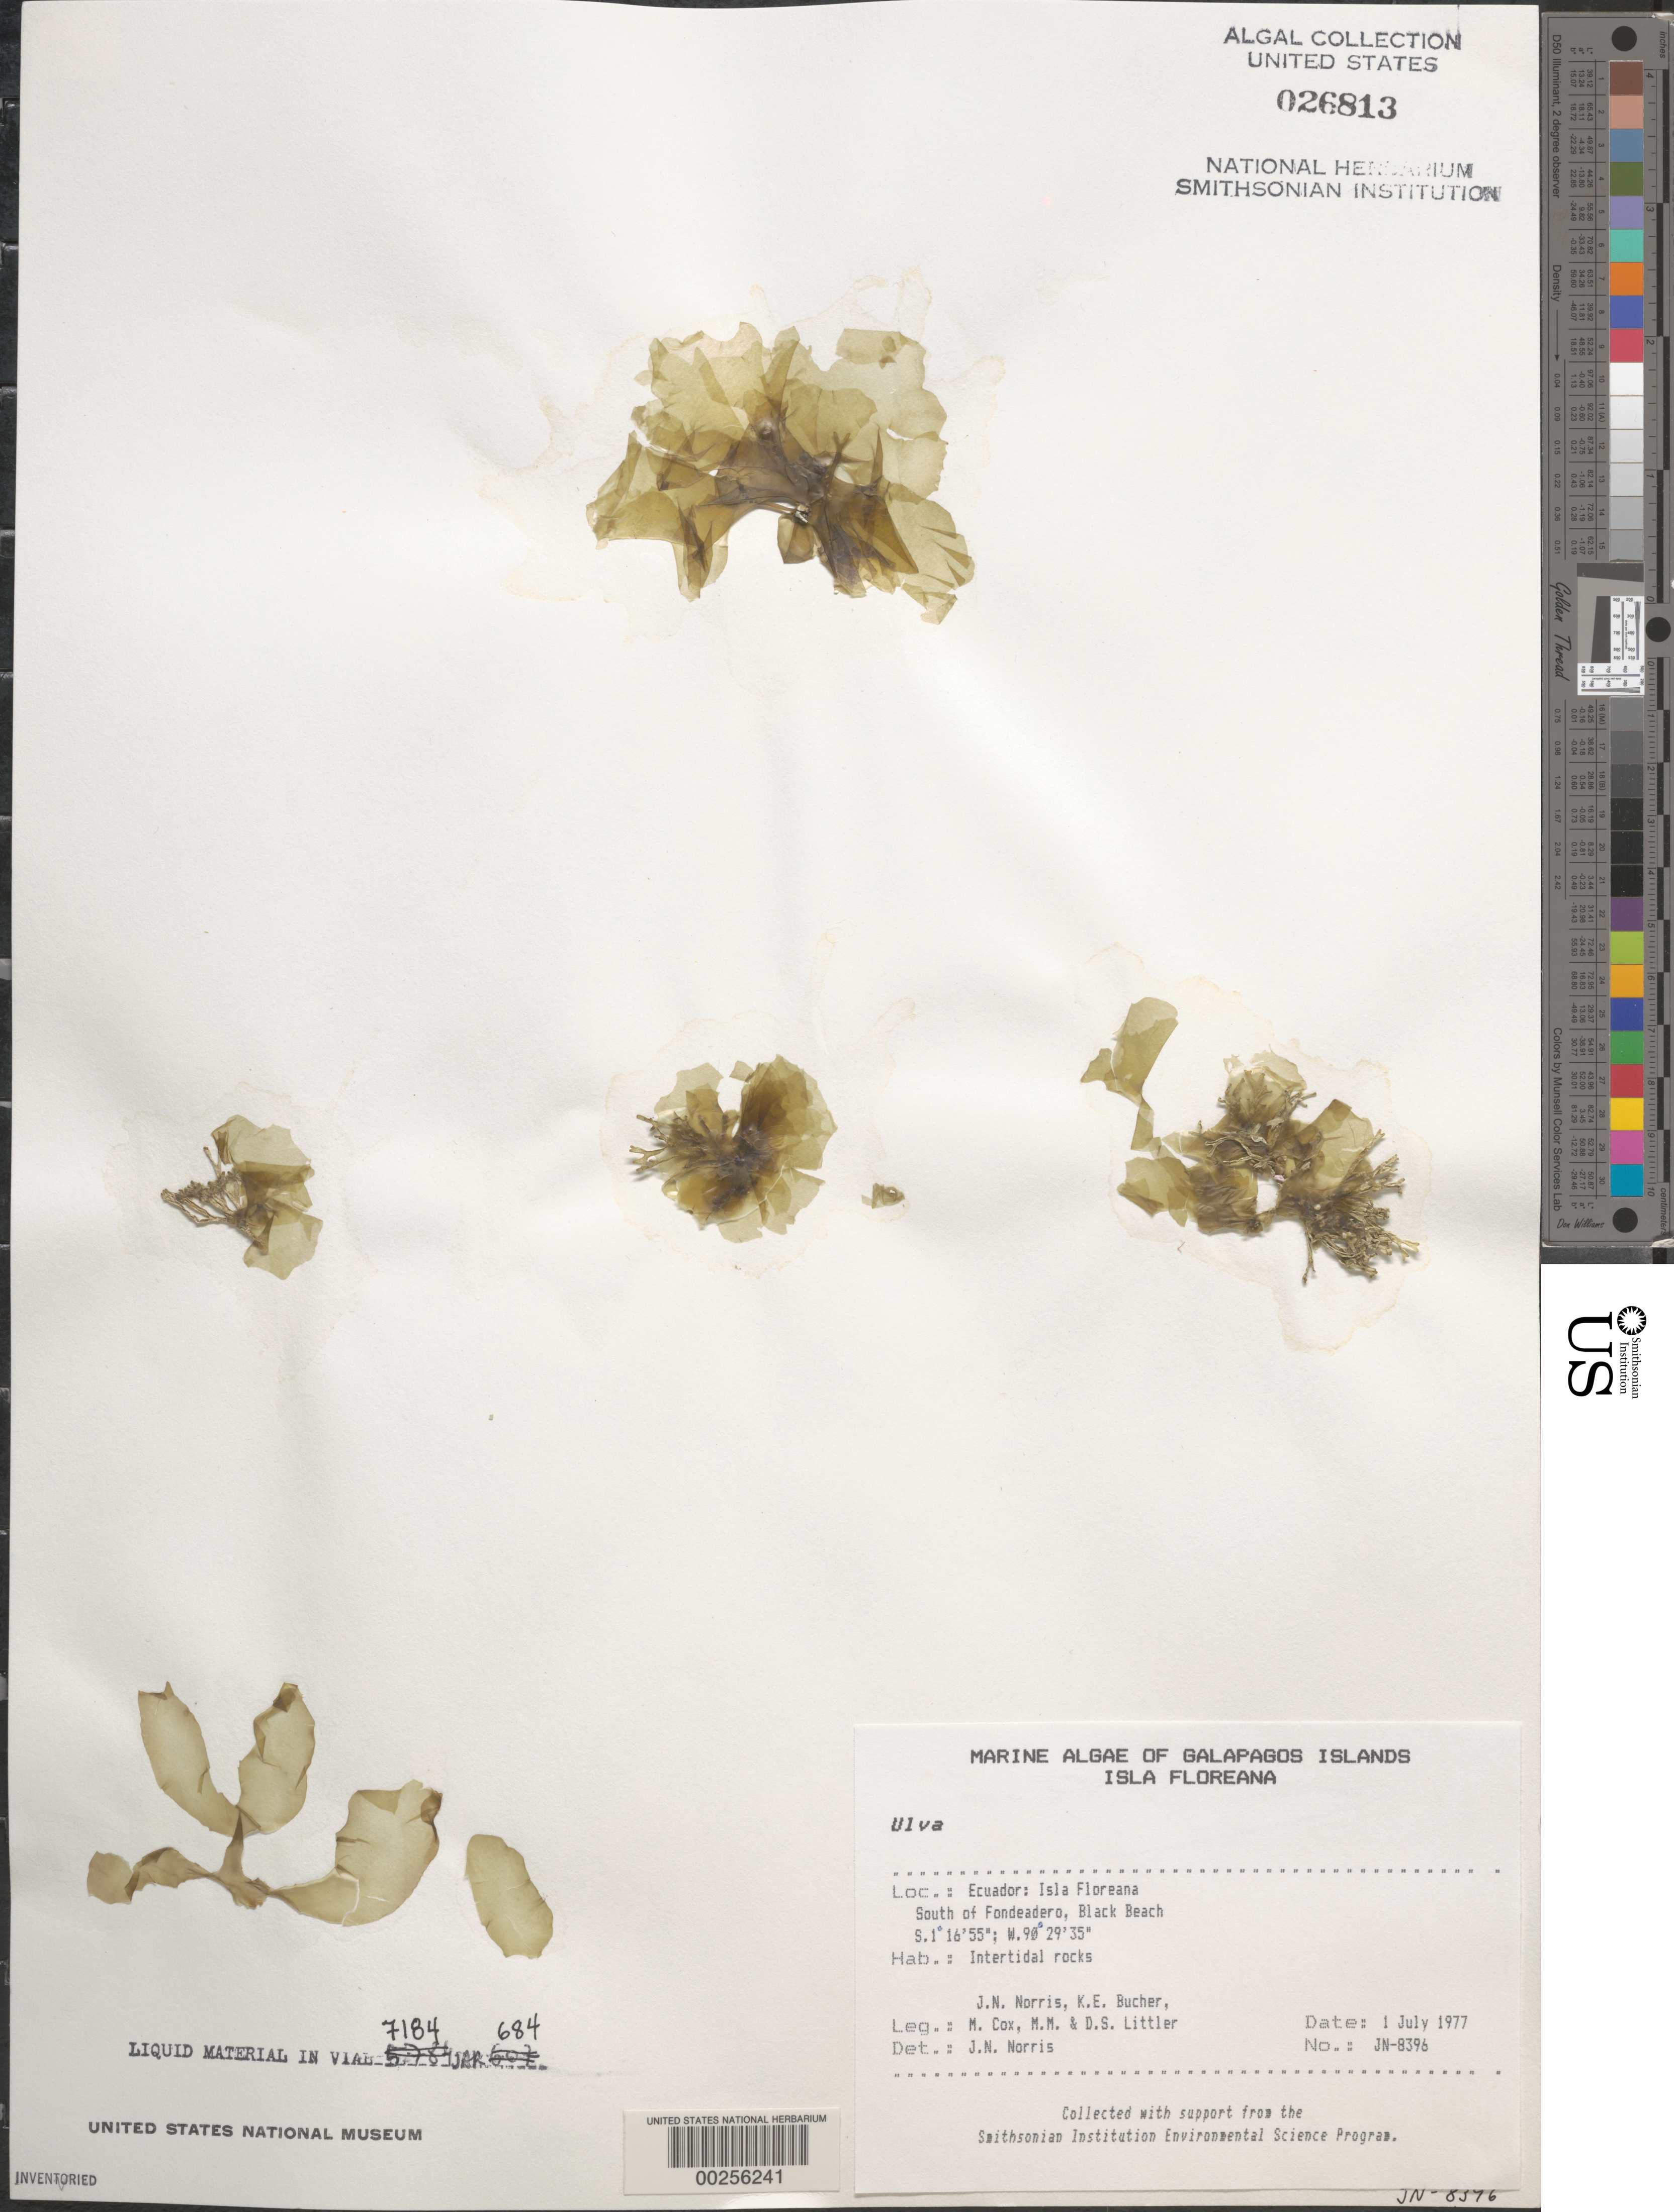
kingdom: Plantae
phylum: Chlorophyta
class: Ulvophyceae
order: Ulvales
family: Ulvaceae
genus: Ulva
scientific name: Ulva sp.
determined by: Norris, James N.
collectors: J. N. Norris, K. E. Bucher, M. Cox, M. M. Littler & D. S. Littler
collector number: JN-8396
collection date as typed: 01 Jul 1977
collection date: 1977-07-01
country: Ecuador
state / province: Colón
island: Floreana [Charles, Santa Maria]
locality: Black Beach south of Fondeadero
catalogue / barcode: US 26813